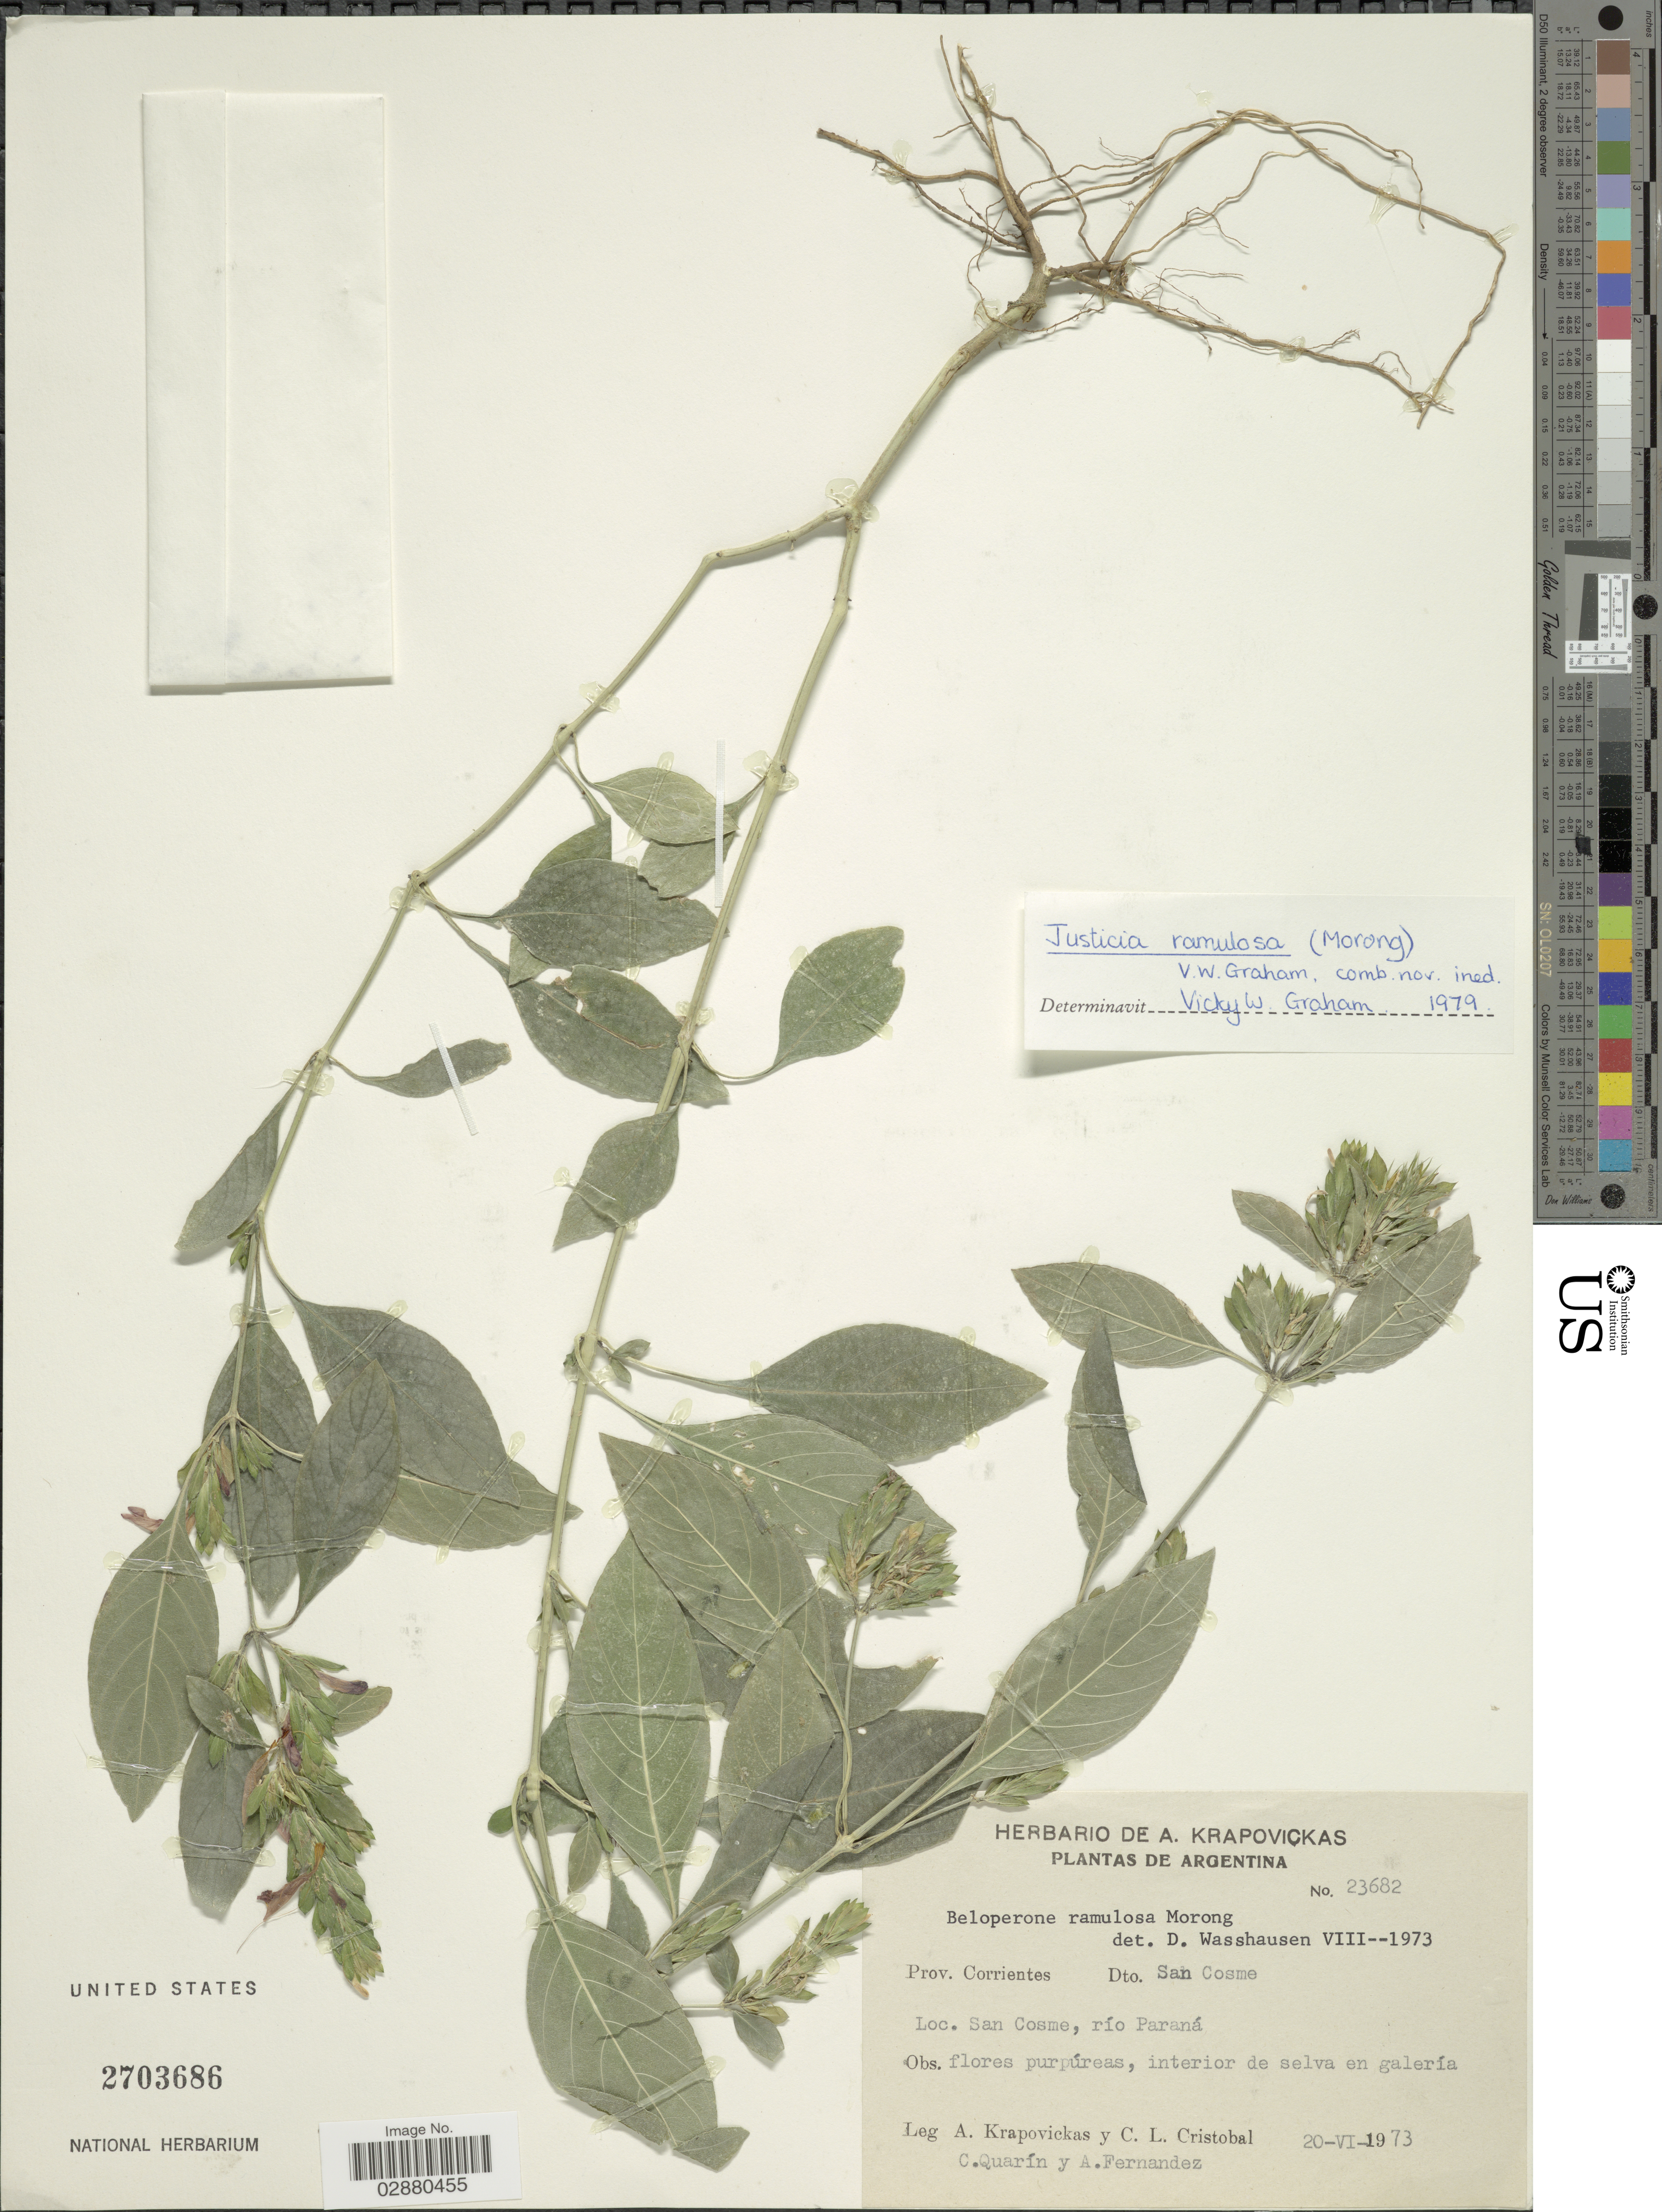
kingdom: Plantae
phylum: Tracheophyta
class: Magnoliopsida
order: Lamiales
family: Acanthaceae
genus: Justicia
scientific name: Justicia ramulosa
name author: (Morong) C. Ezcurra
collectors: A. Krapovickas, C. Cristobal, C. Quarín & Á. Fernández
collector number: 23682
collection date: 1973-06-20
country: Argentina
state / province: Corrientes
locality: Dto. San Cosme. San Cosme, río Paraná.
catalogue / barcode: US 2703686